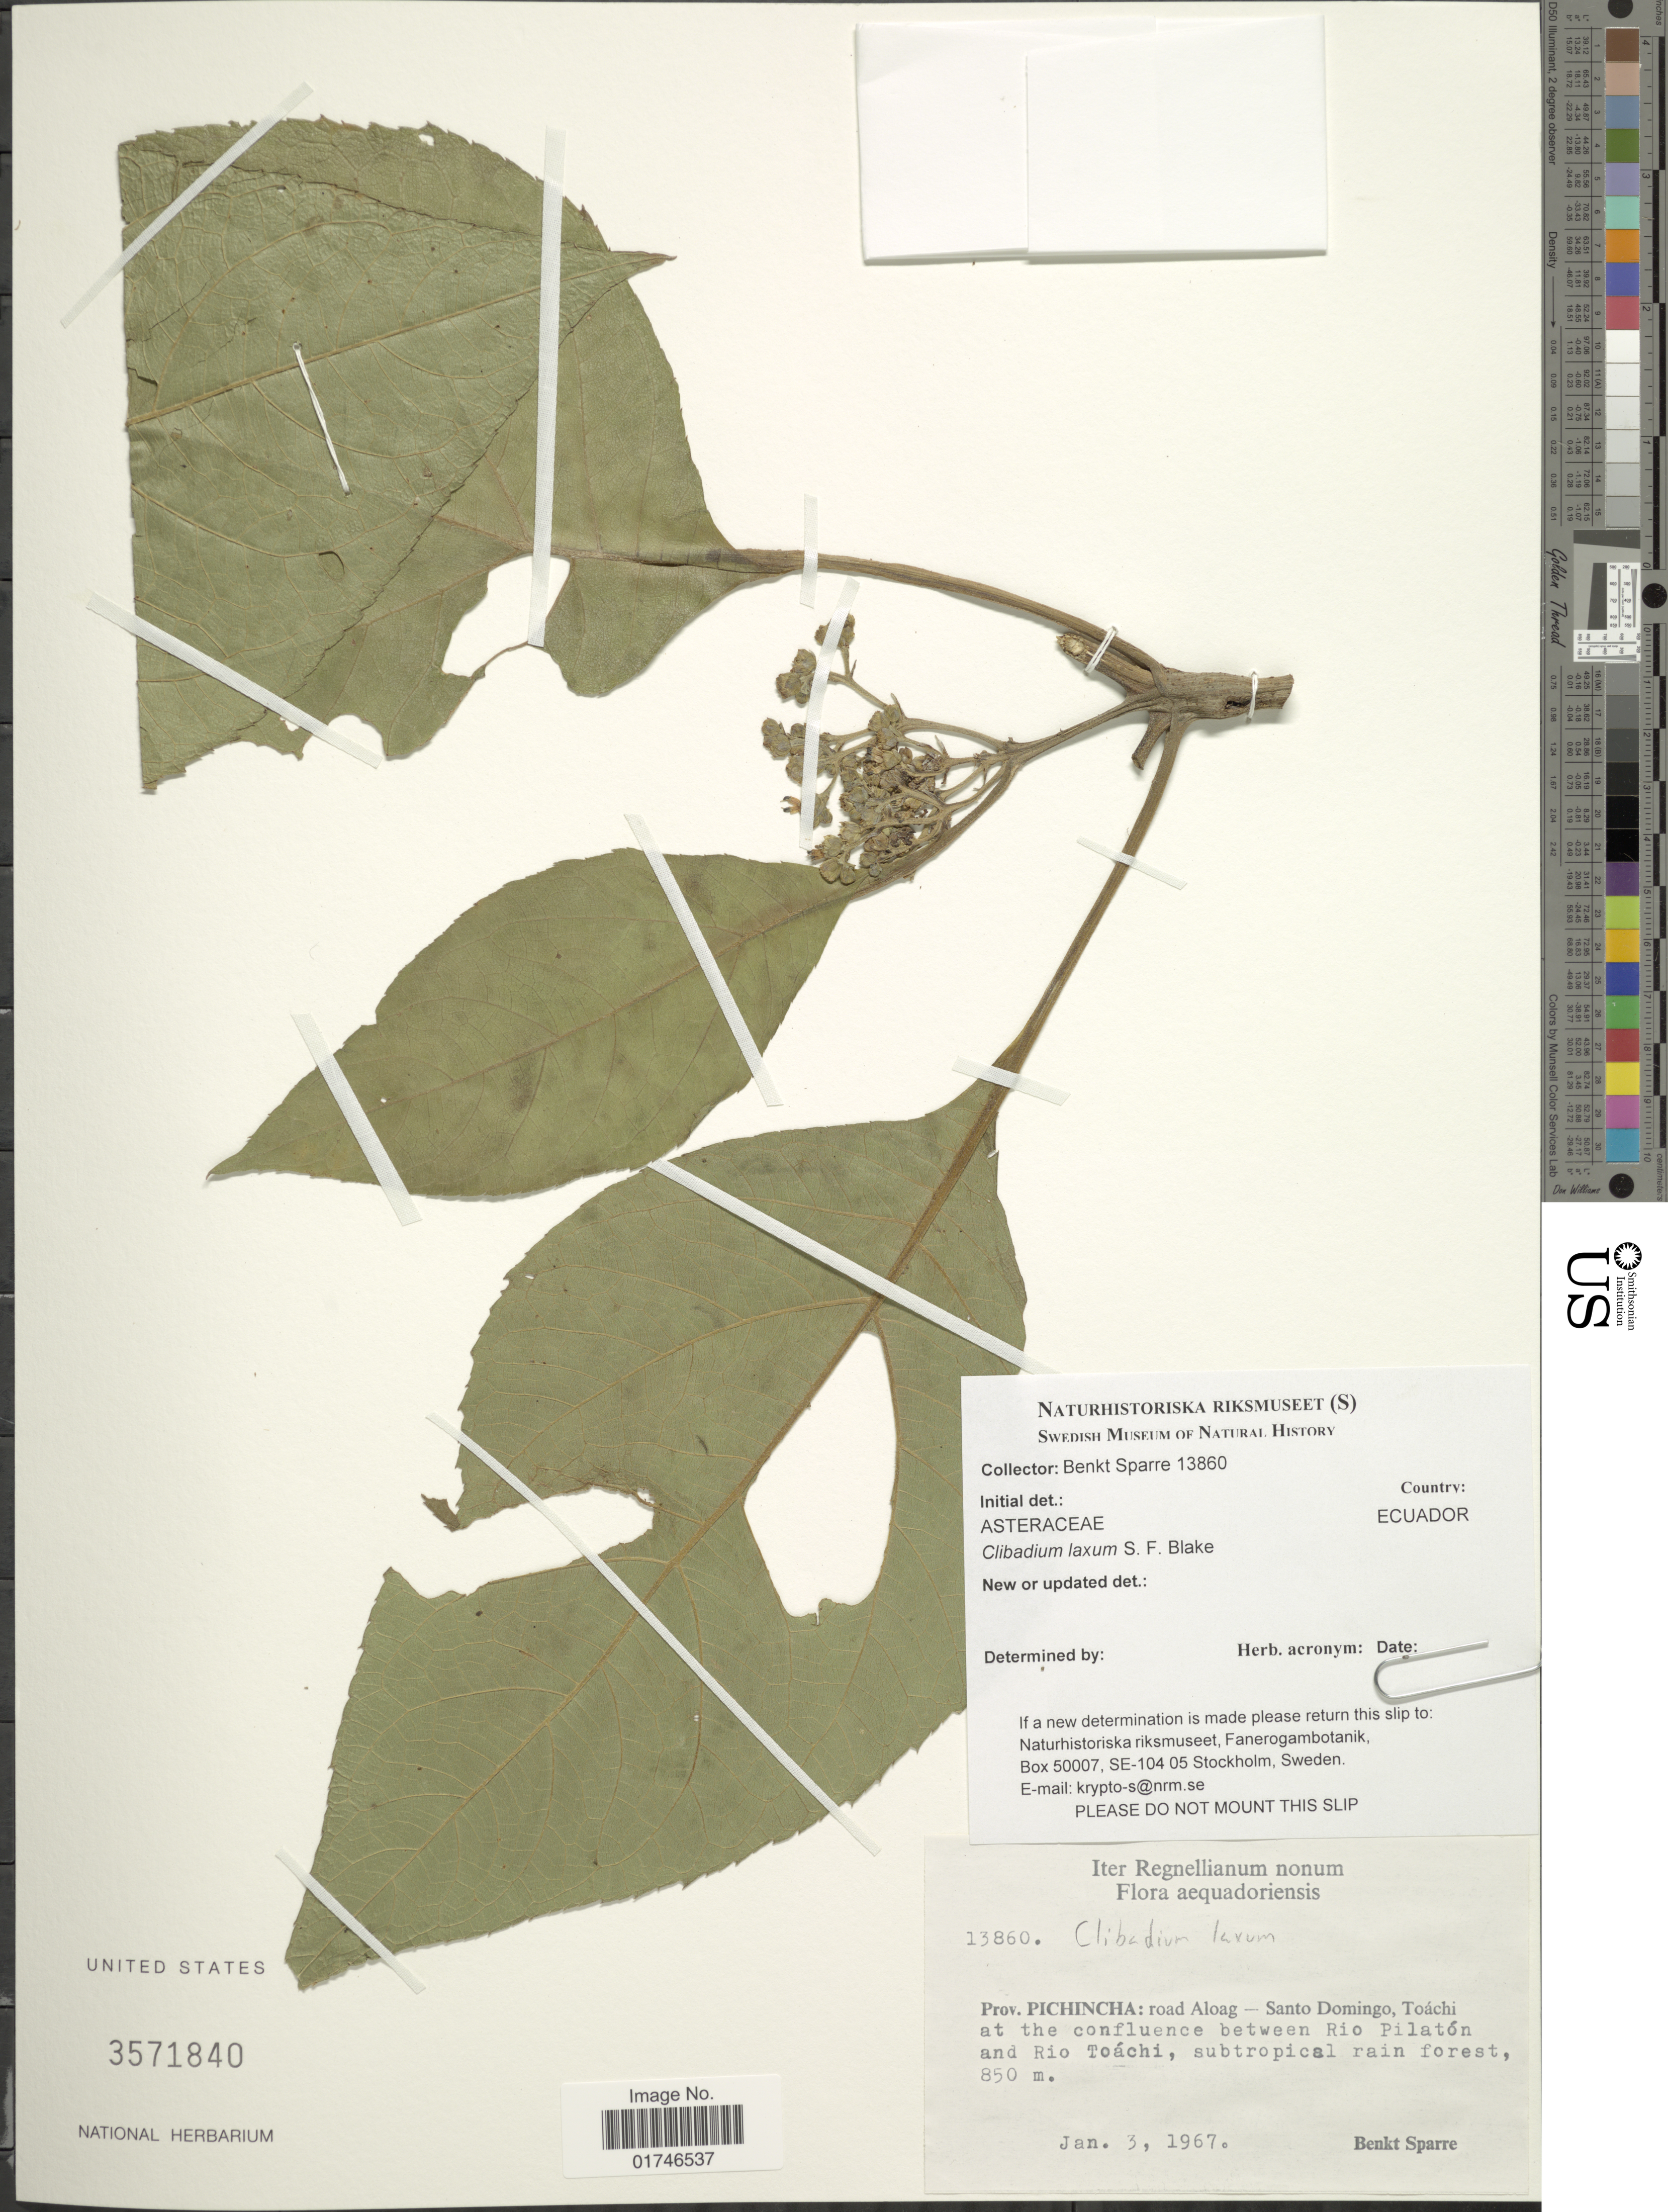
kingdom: Plantae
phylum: Tracheophyta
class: Magnoliopsida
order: Asterales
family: Asteraceae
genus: Clibadium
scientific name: Clibadium laxum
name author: S.F. Blake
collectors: B. Sparre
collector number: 13860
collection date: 1967-01-03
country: Ecuador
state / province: Pichincha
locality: Prov. Pichincha: road Aloag -- Santa Domingo, Toachi at the confluence between Rio Pilaton and Rio Toachi, subtropical rain forest.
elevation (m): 850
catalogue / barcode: US 3571840